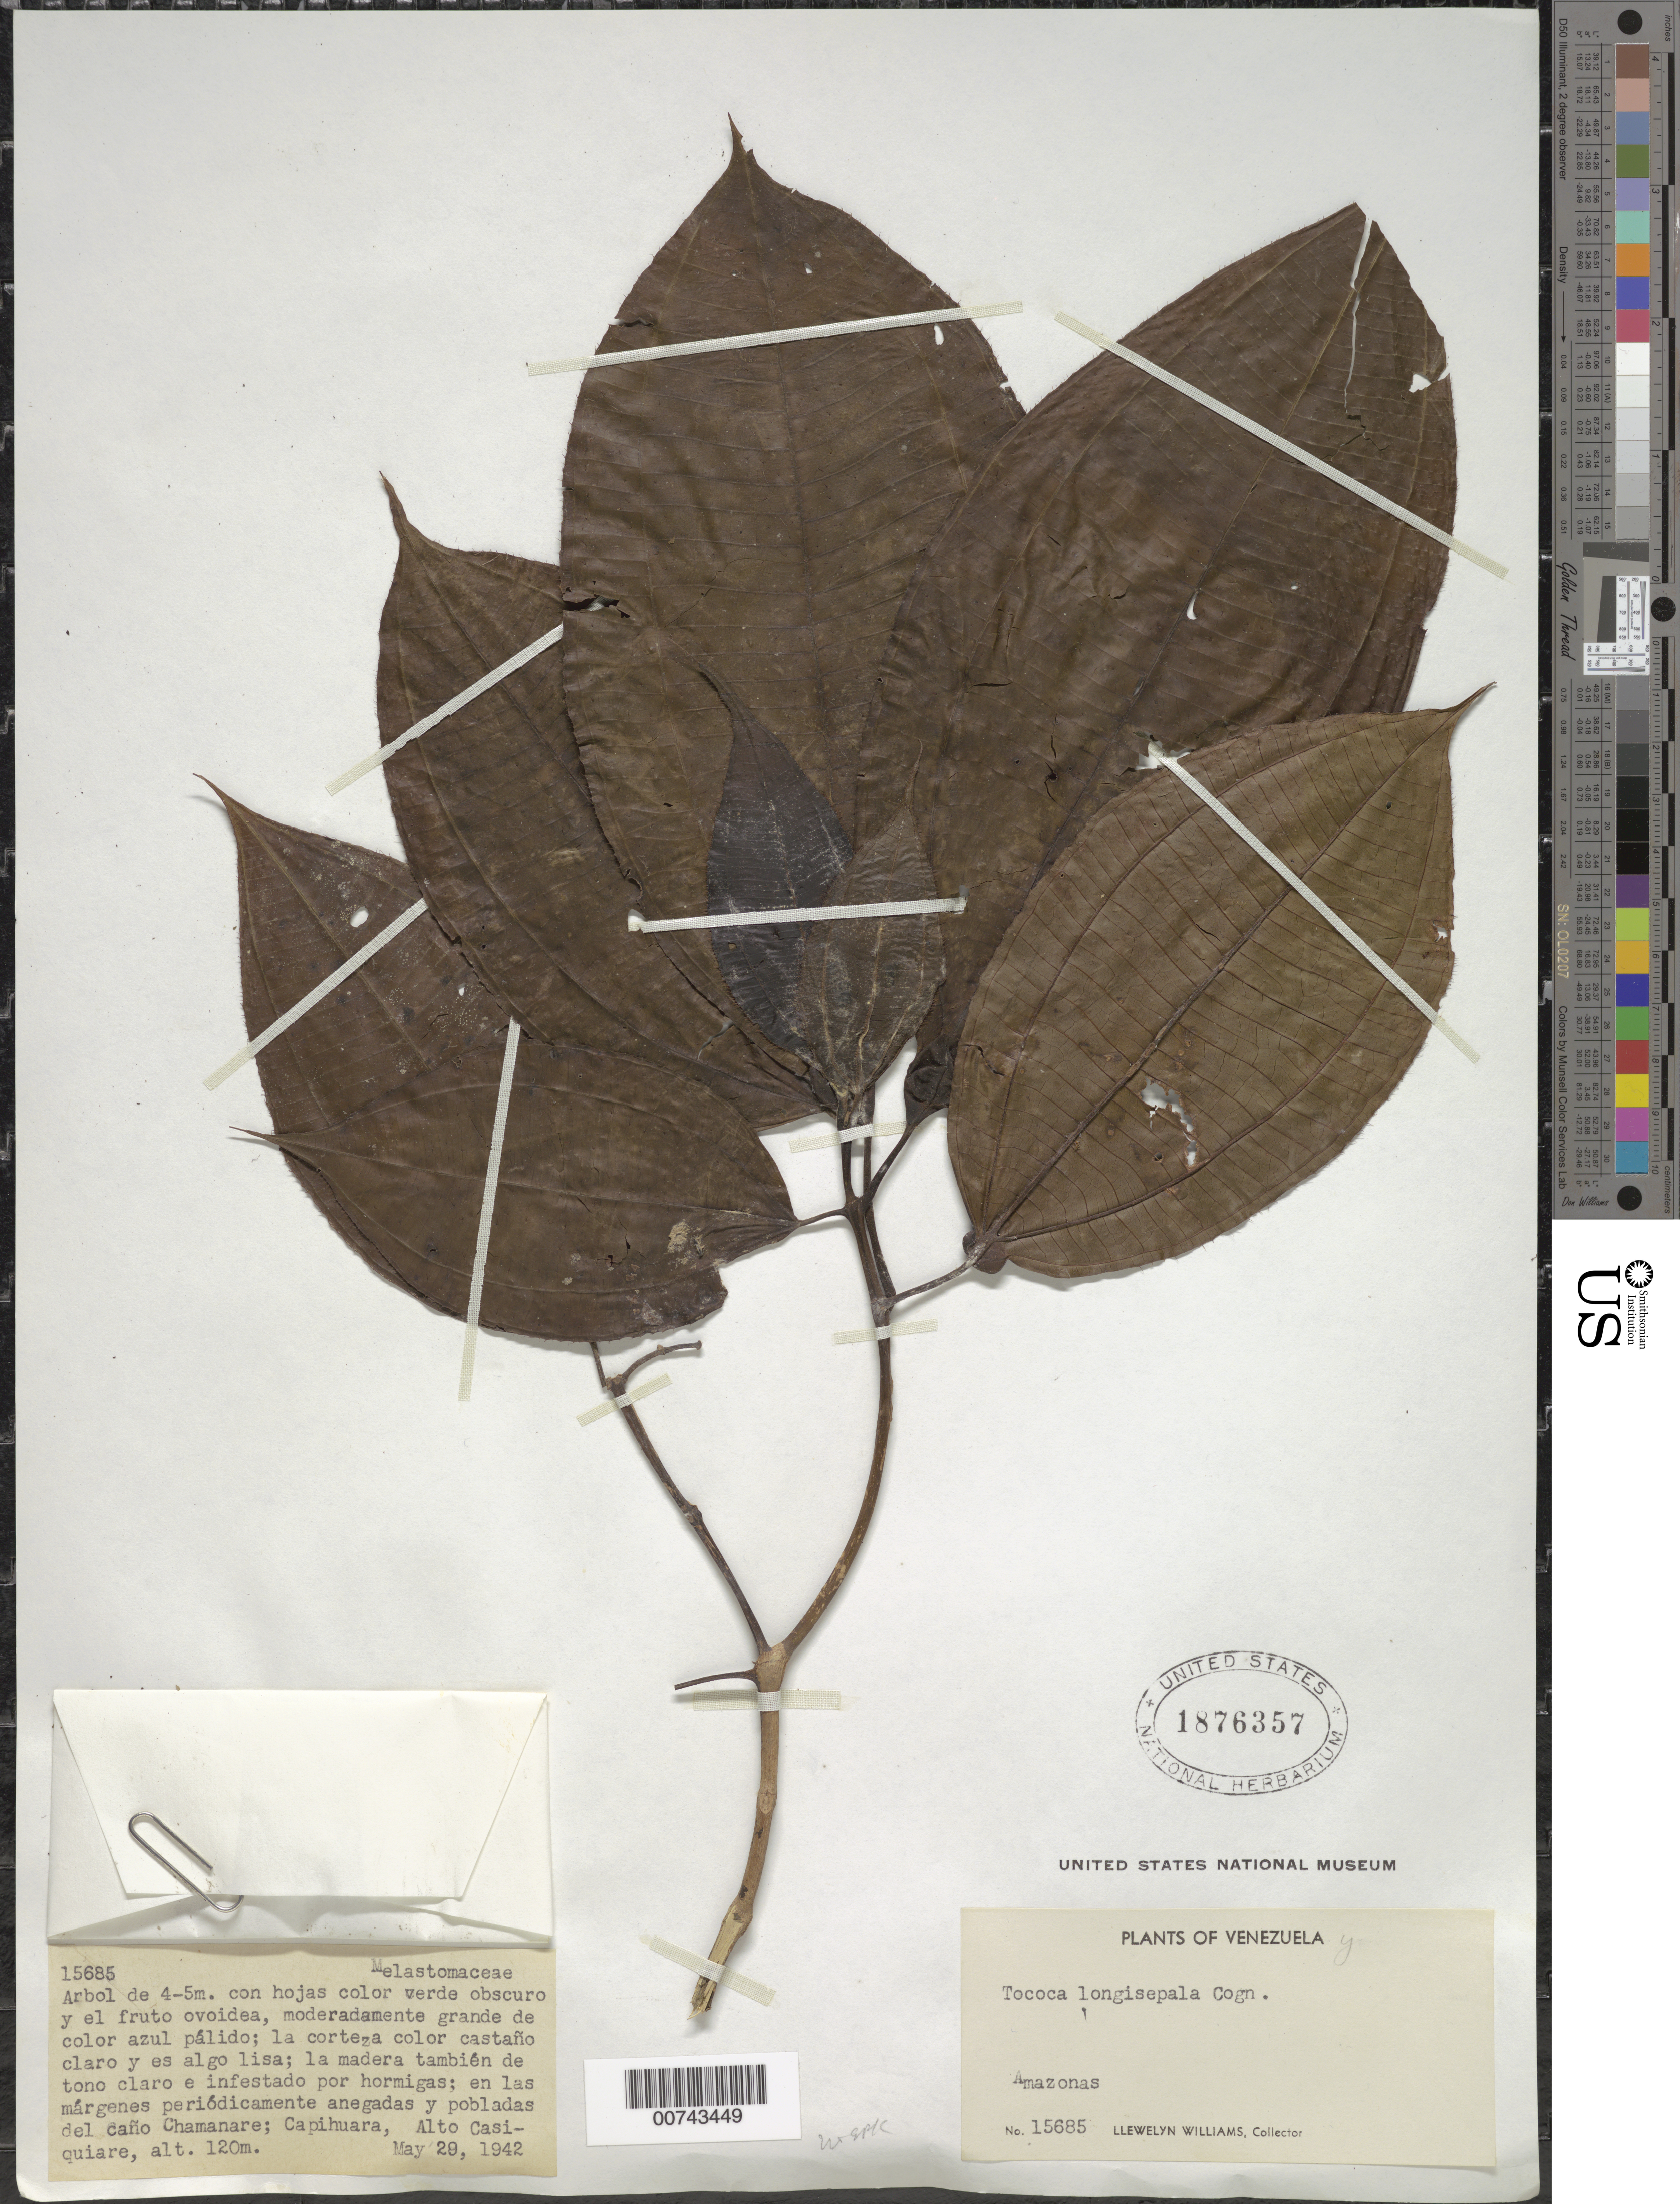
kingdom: Plantae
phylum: Tracheophyta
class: Magnoliopsida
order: Myrtales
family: Melastomataceae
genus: Tococa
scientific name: Tococa coronata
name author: Benth.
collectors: Ll. Williams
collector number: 15685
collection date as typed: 29-May-42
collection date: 1942-05-29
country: Venezuela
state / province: Amazonas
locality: Capihuara, Alto Casiquiare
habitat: Margenes periodicamente anegadas y pobladas del Cano Chamanare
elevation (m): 120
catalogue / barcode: US 1876357